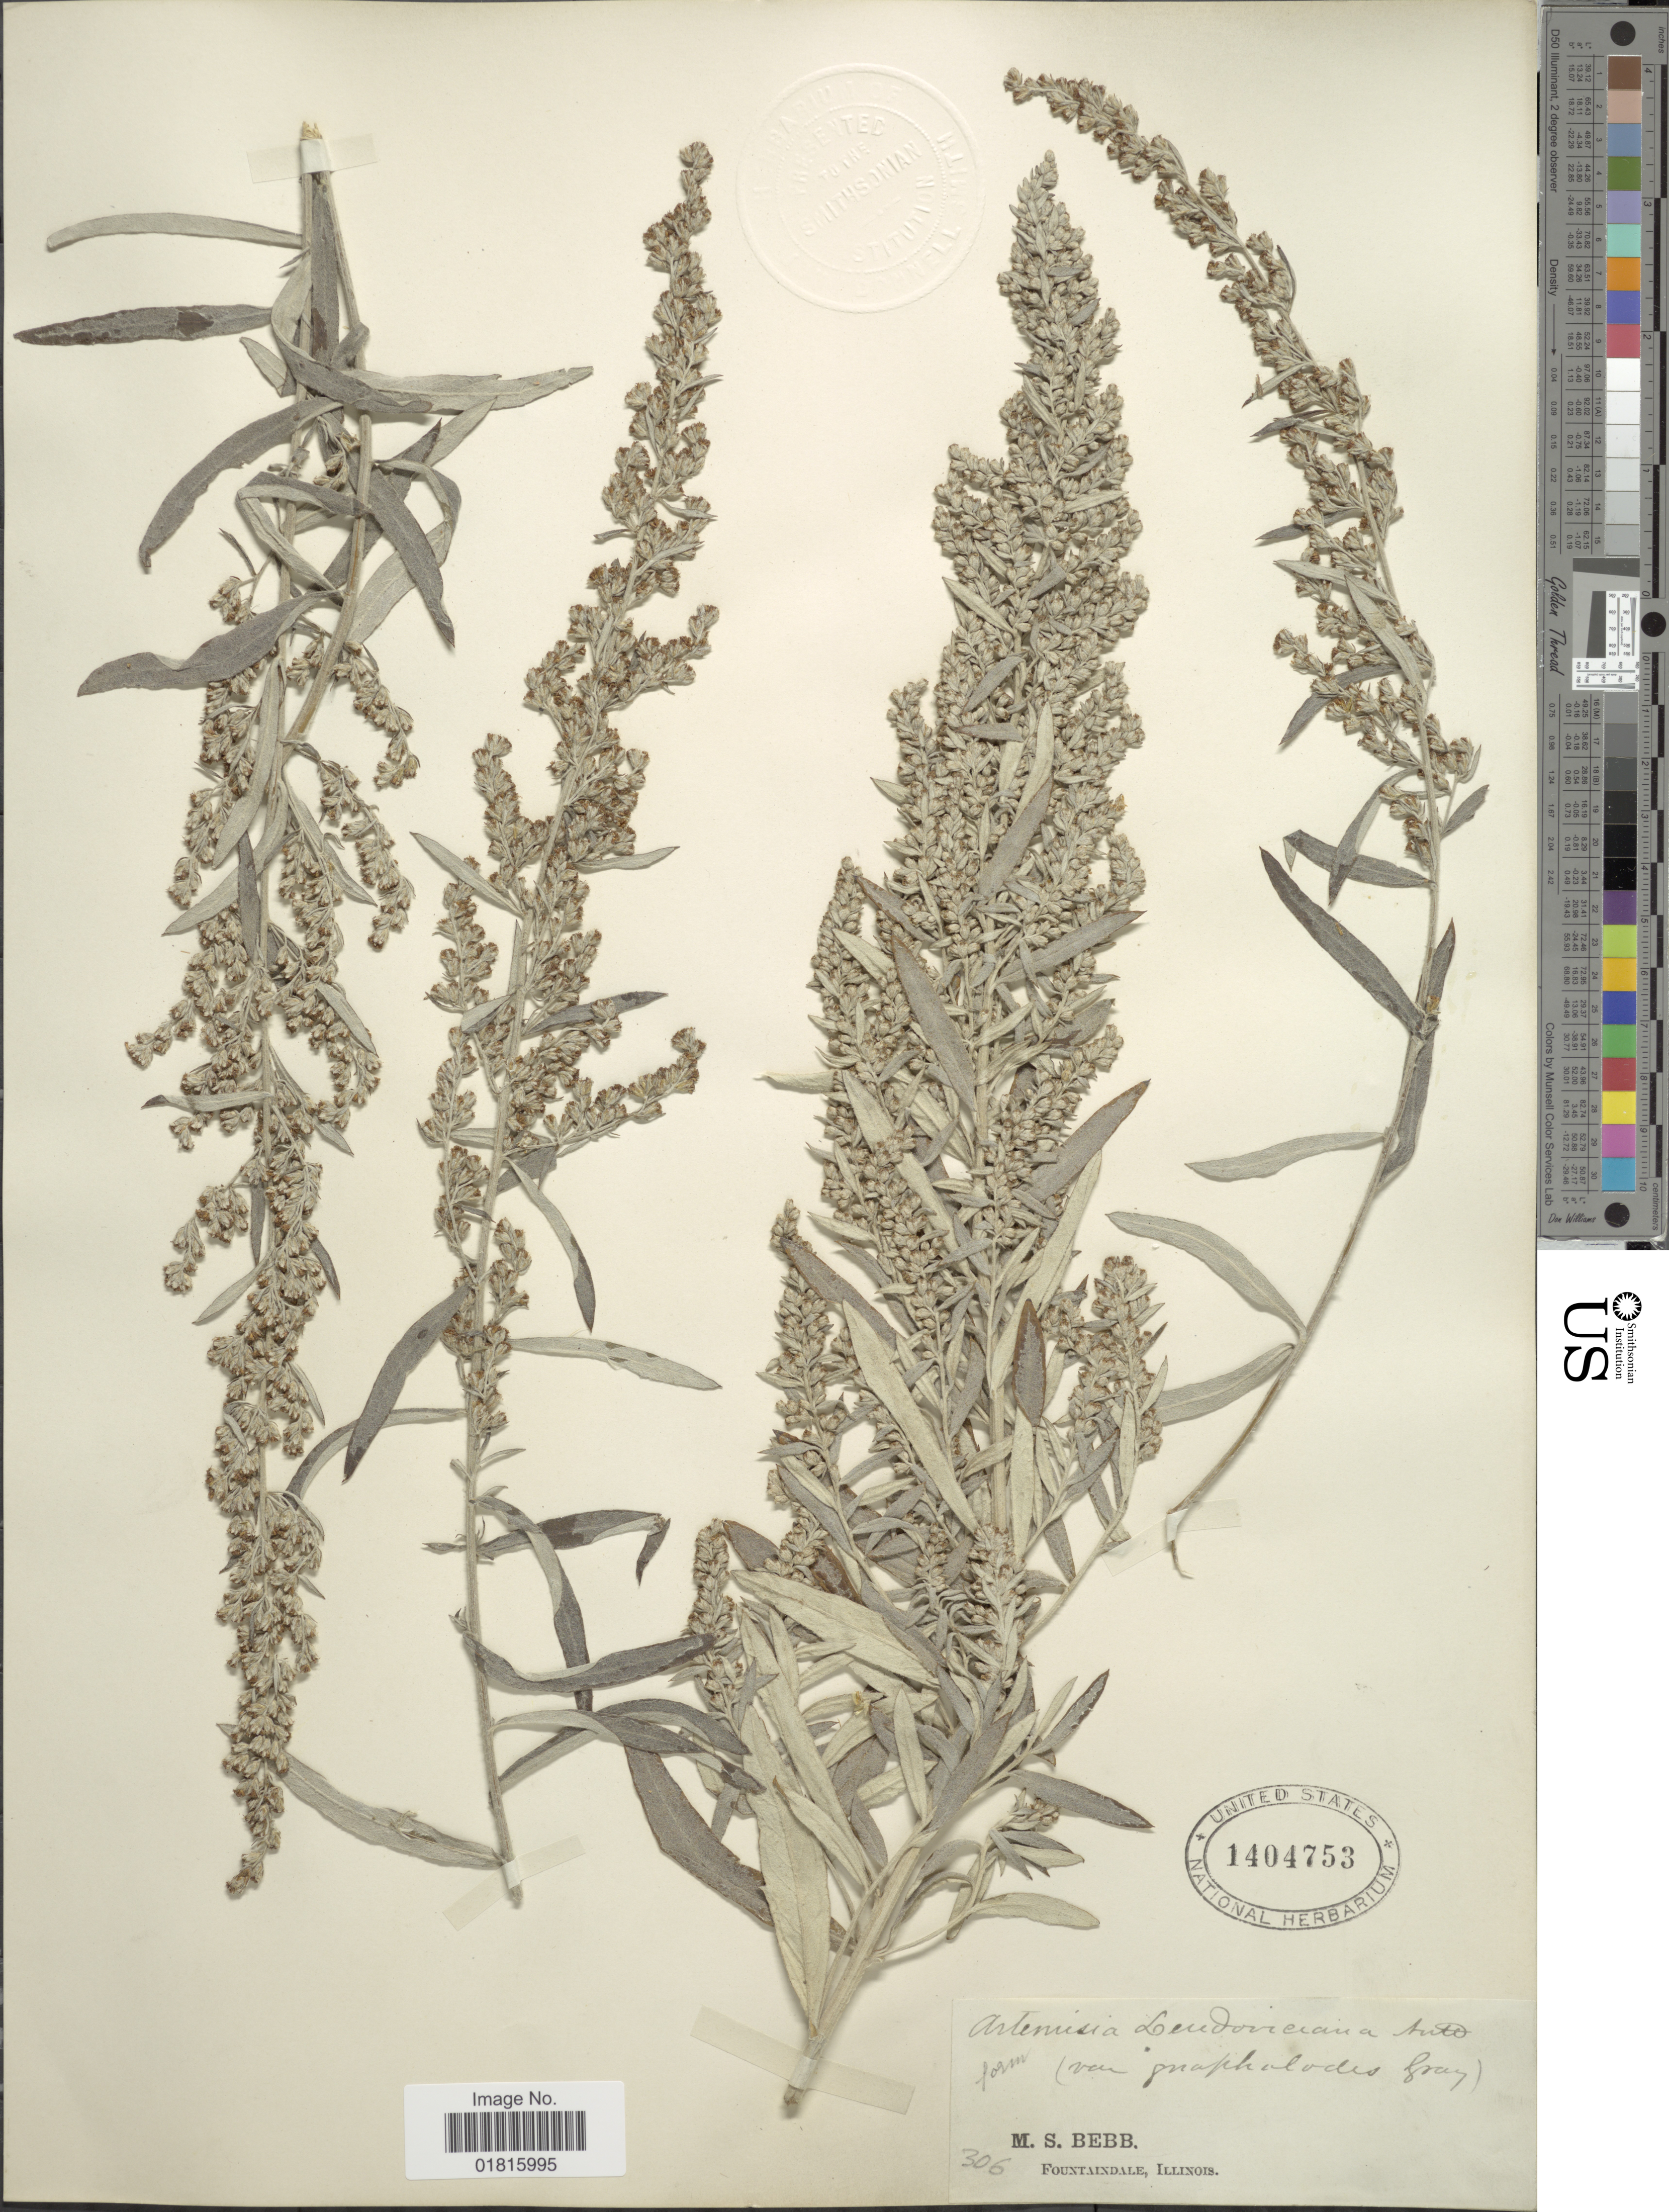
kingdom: Plantae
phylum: Tracheophyta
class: Magnoliopsida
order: Asterales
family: Asteraceae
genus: Artemisia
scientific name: Artemisia ludoviciana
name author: Nutt.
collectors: M. Bebb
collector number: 306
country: United States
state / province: Illinois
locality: Fountaindale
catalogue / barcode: US 1404753